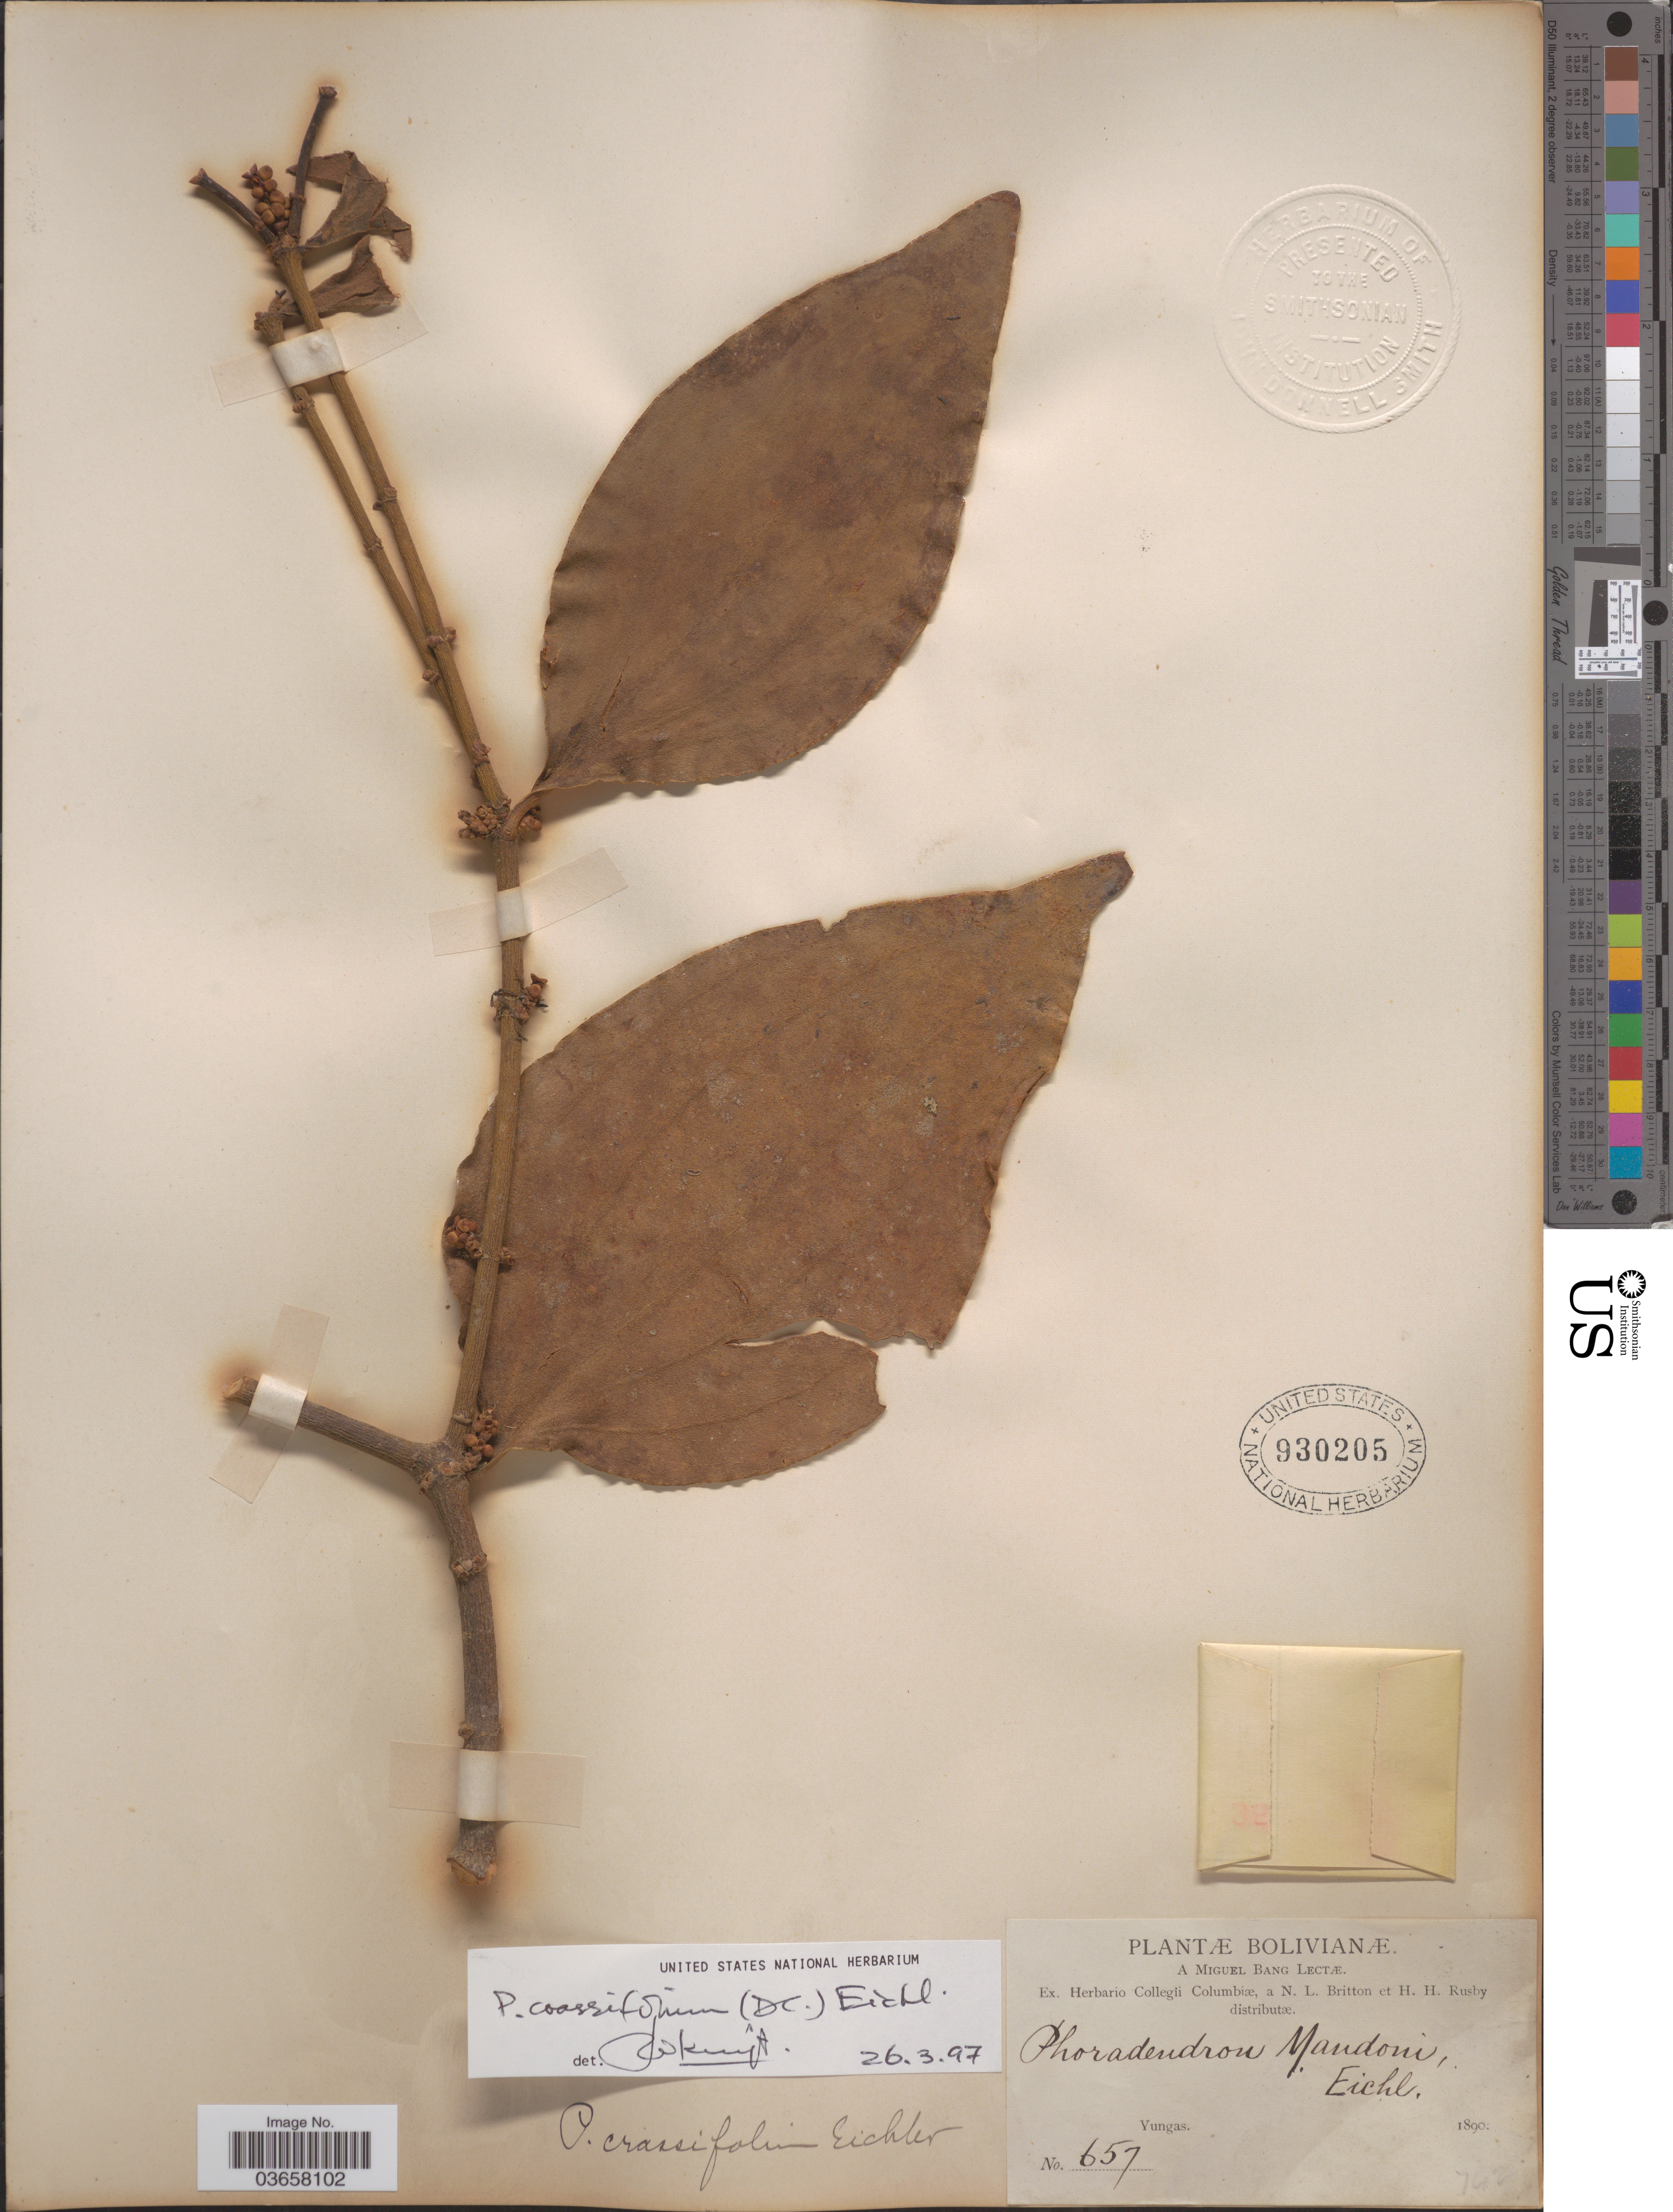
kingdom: Plantae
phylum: Tracheophyta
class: Magnoliopsida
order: Santalales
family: Viscaceae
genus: Phoradendron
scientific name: Phoradendron crassifolium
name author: (Pohl ex DC.) Eichler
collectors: M. Bang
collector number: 657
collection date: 1890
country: Bolivia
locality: Yungas.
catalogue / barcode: US 930205